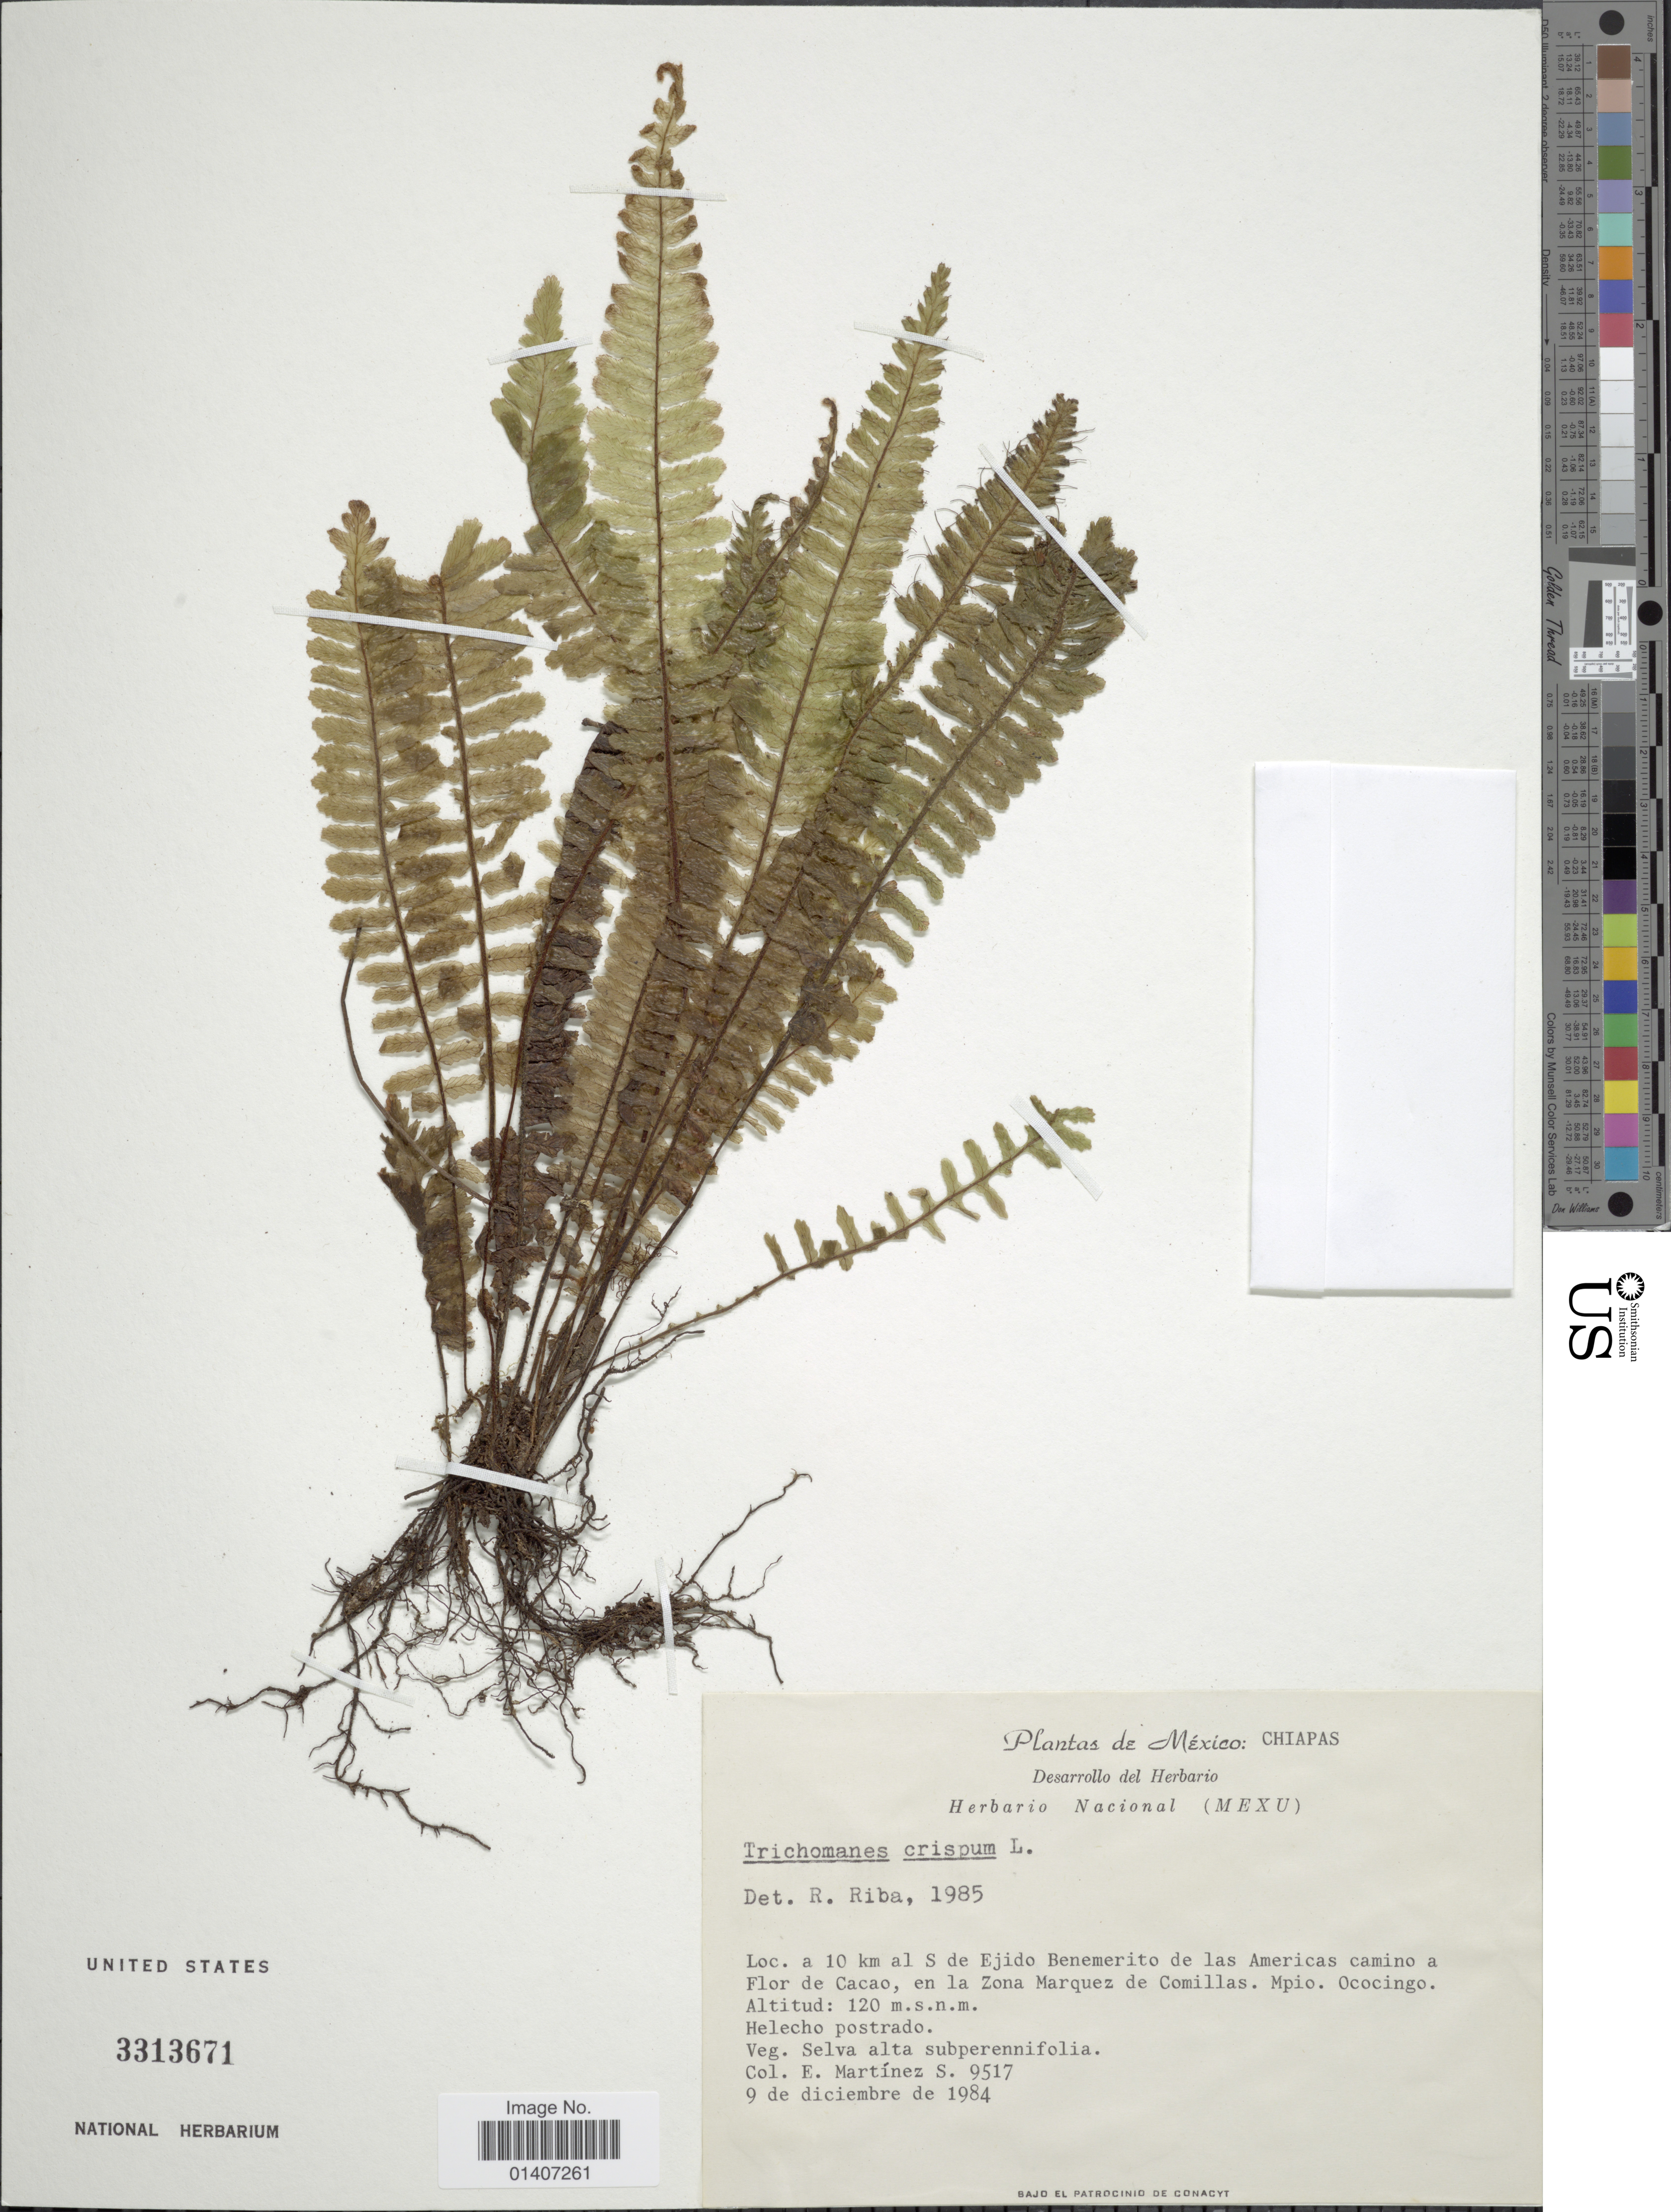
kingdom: Plantae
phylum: Tracheophyta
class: Polypodiopsida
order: Hymenophyllales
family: Hymenophyllaceae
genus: Trichomanes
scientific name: Trichomanes crispum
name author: L.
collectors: E. M. Martínez S.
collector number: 9517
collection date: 1984-12-09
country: Mexico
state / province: Chiapas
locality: A 10km al S de Ejido Benemerito de las Americas camino a Flor de Cacao, en la Zona Marquez de Comillas, Mpio, Ococingo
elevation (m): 120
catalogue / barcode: US 3313671